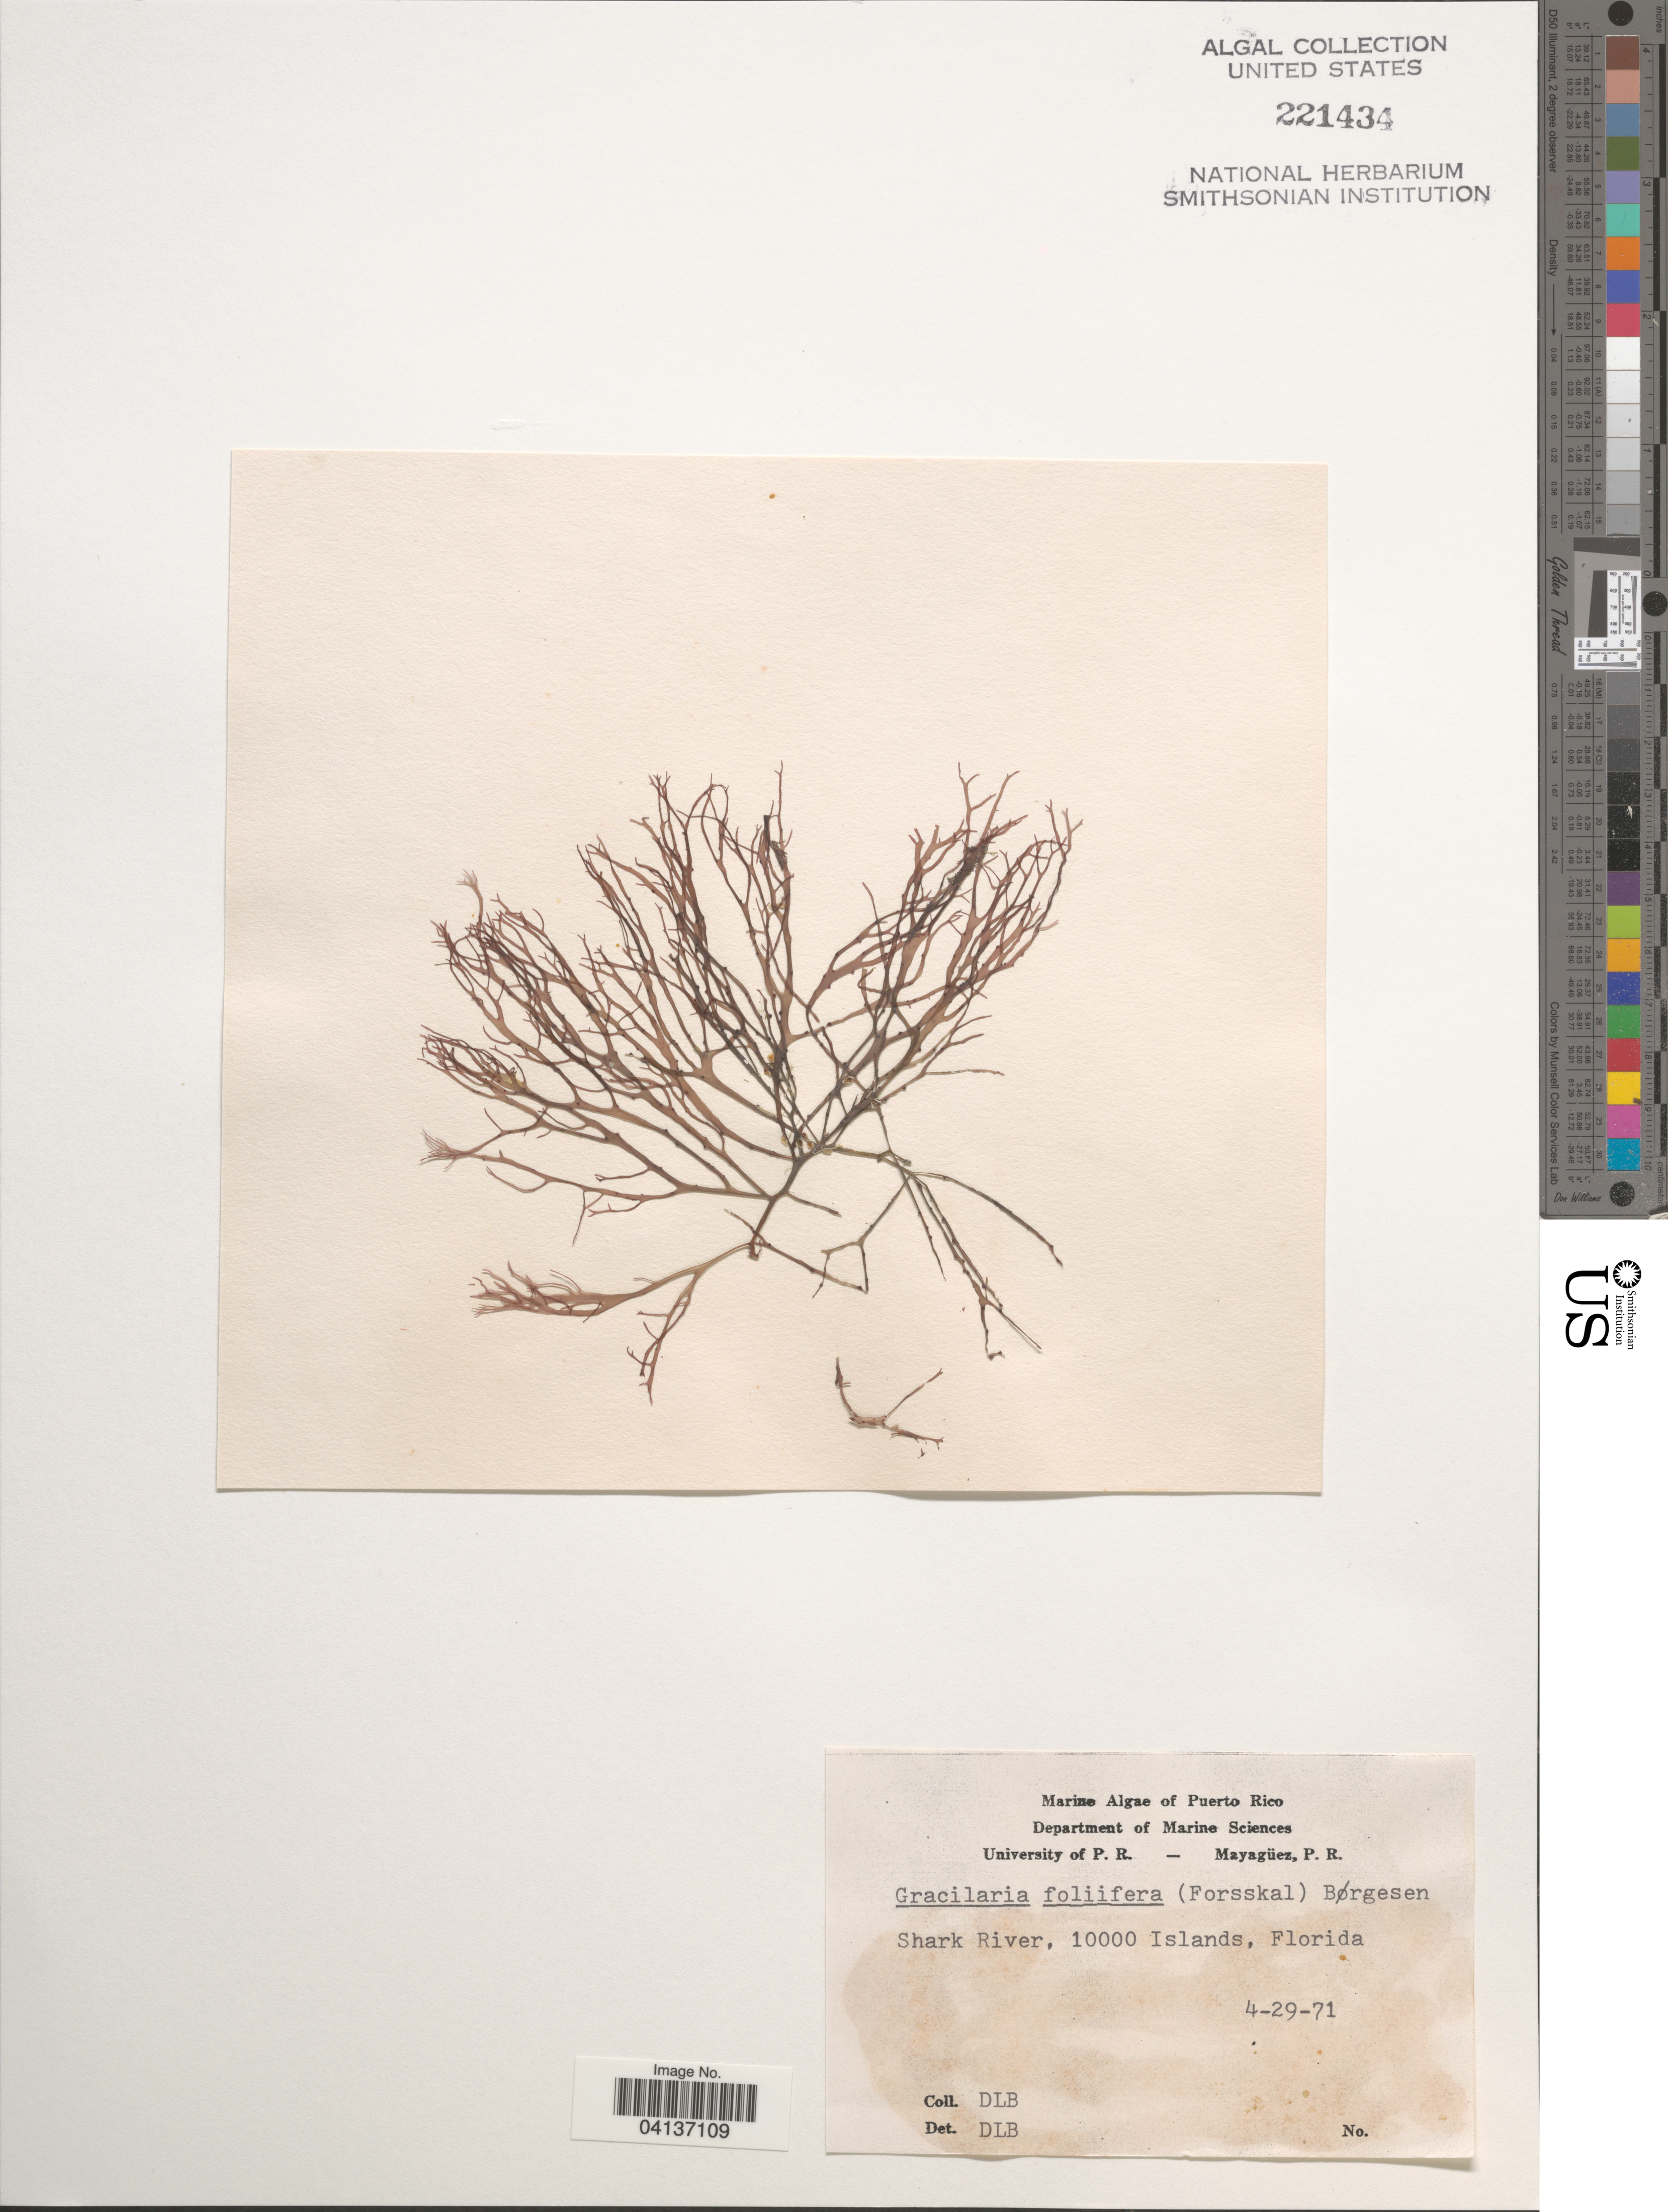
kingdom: Plantae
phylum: Rhodophyta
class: Florideophyceae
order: Gracilariales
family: Gracilariaceae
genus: Gracilaria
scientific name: Gracilaria foliifera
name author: (Forssk.) Børgesen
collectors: D. L. B.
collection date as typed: Transcribed d/m/y: 29/4/71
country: United States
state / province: Florida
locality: Shark River, 10000 Islands.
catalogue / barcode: US 221434